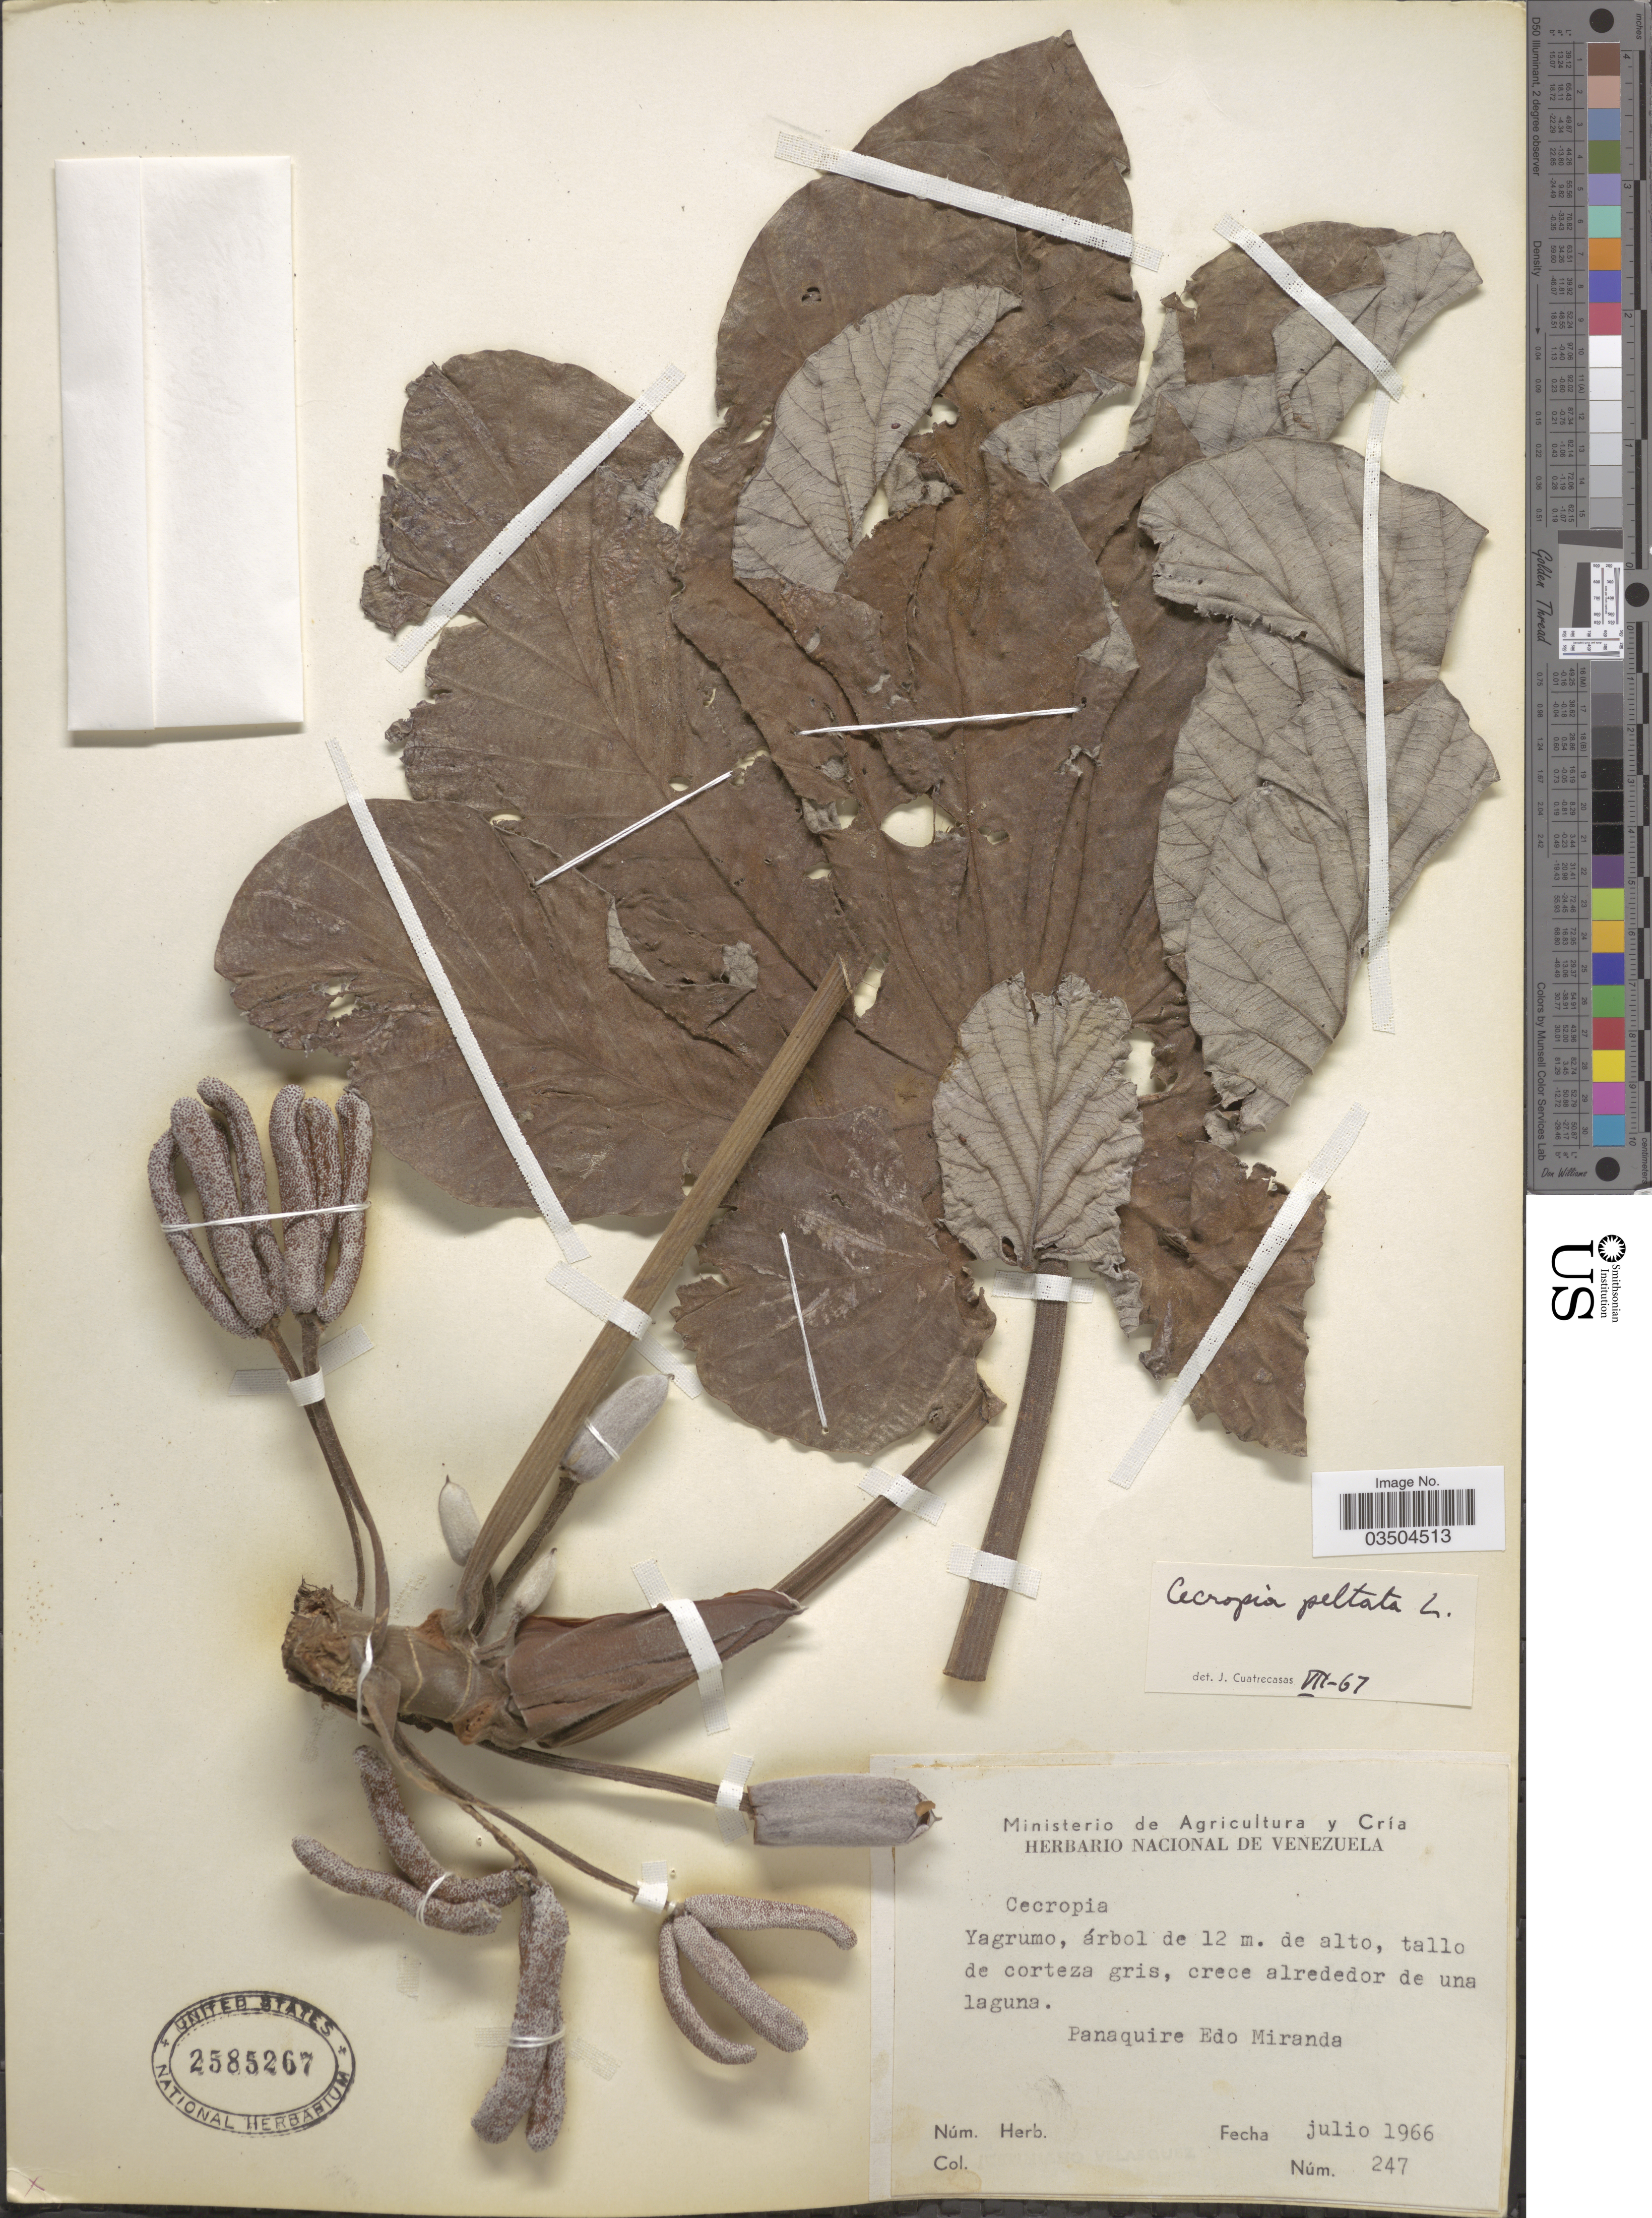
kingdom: Plantae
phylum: Tracheophyta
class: Magnoliopsida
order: Rosales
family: Urticaceae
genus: Cecropia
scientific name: Cecropia peltata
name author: L.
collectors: ex herb. Nacional De Venezuela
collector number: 247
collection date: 1966-07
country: Venezuela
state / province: Miranda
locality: Panaquire Edo Miranda.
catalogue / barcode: US 2585267